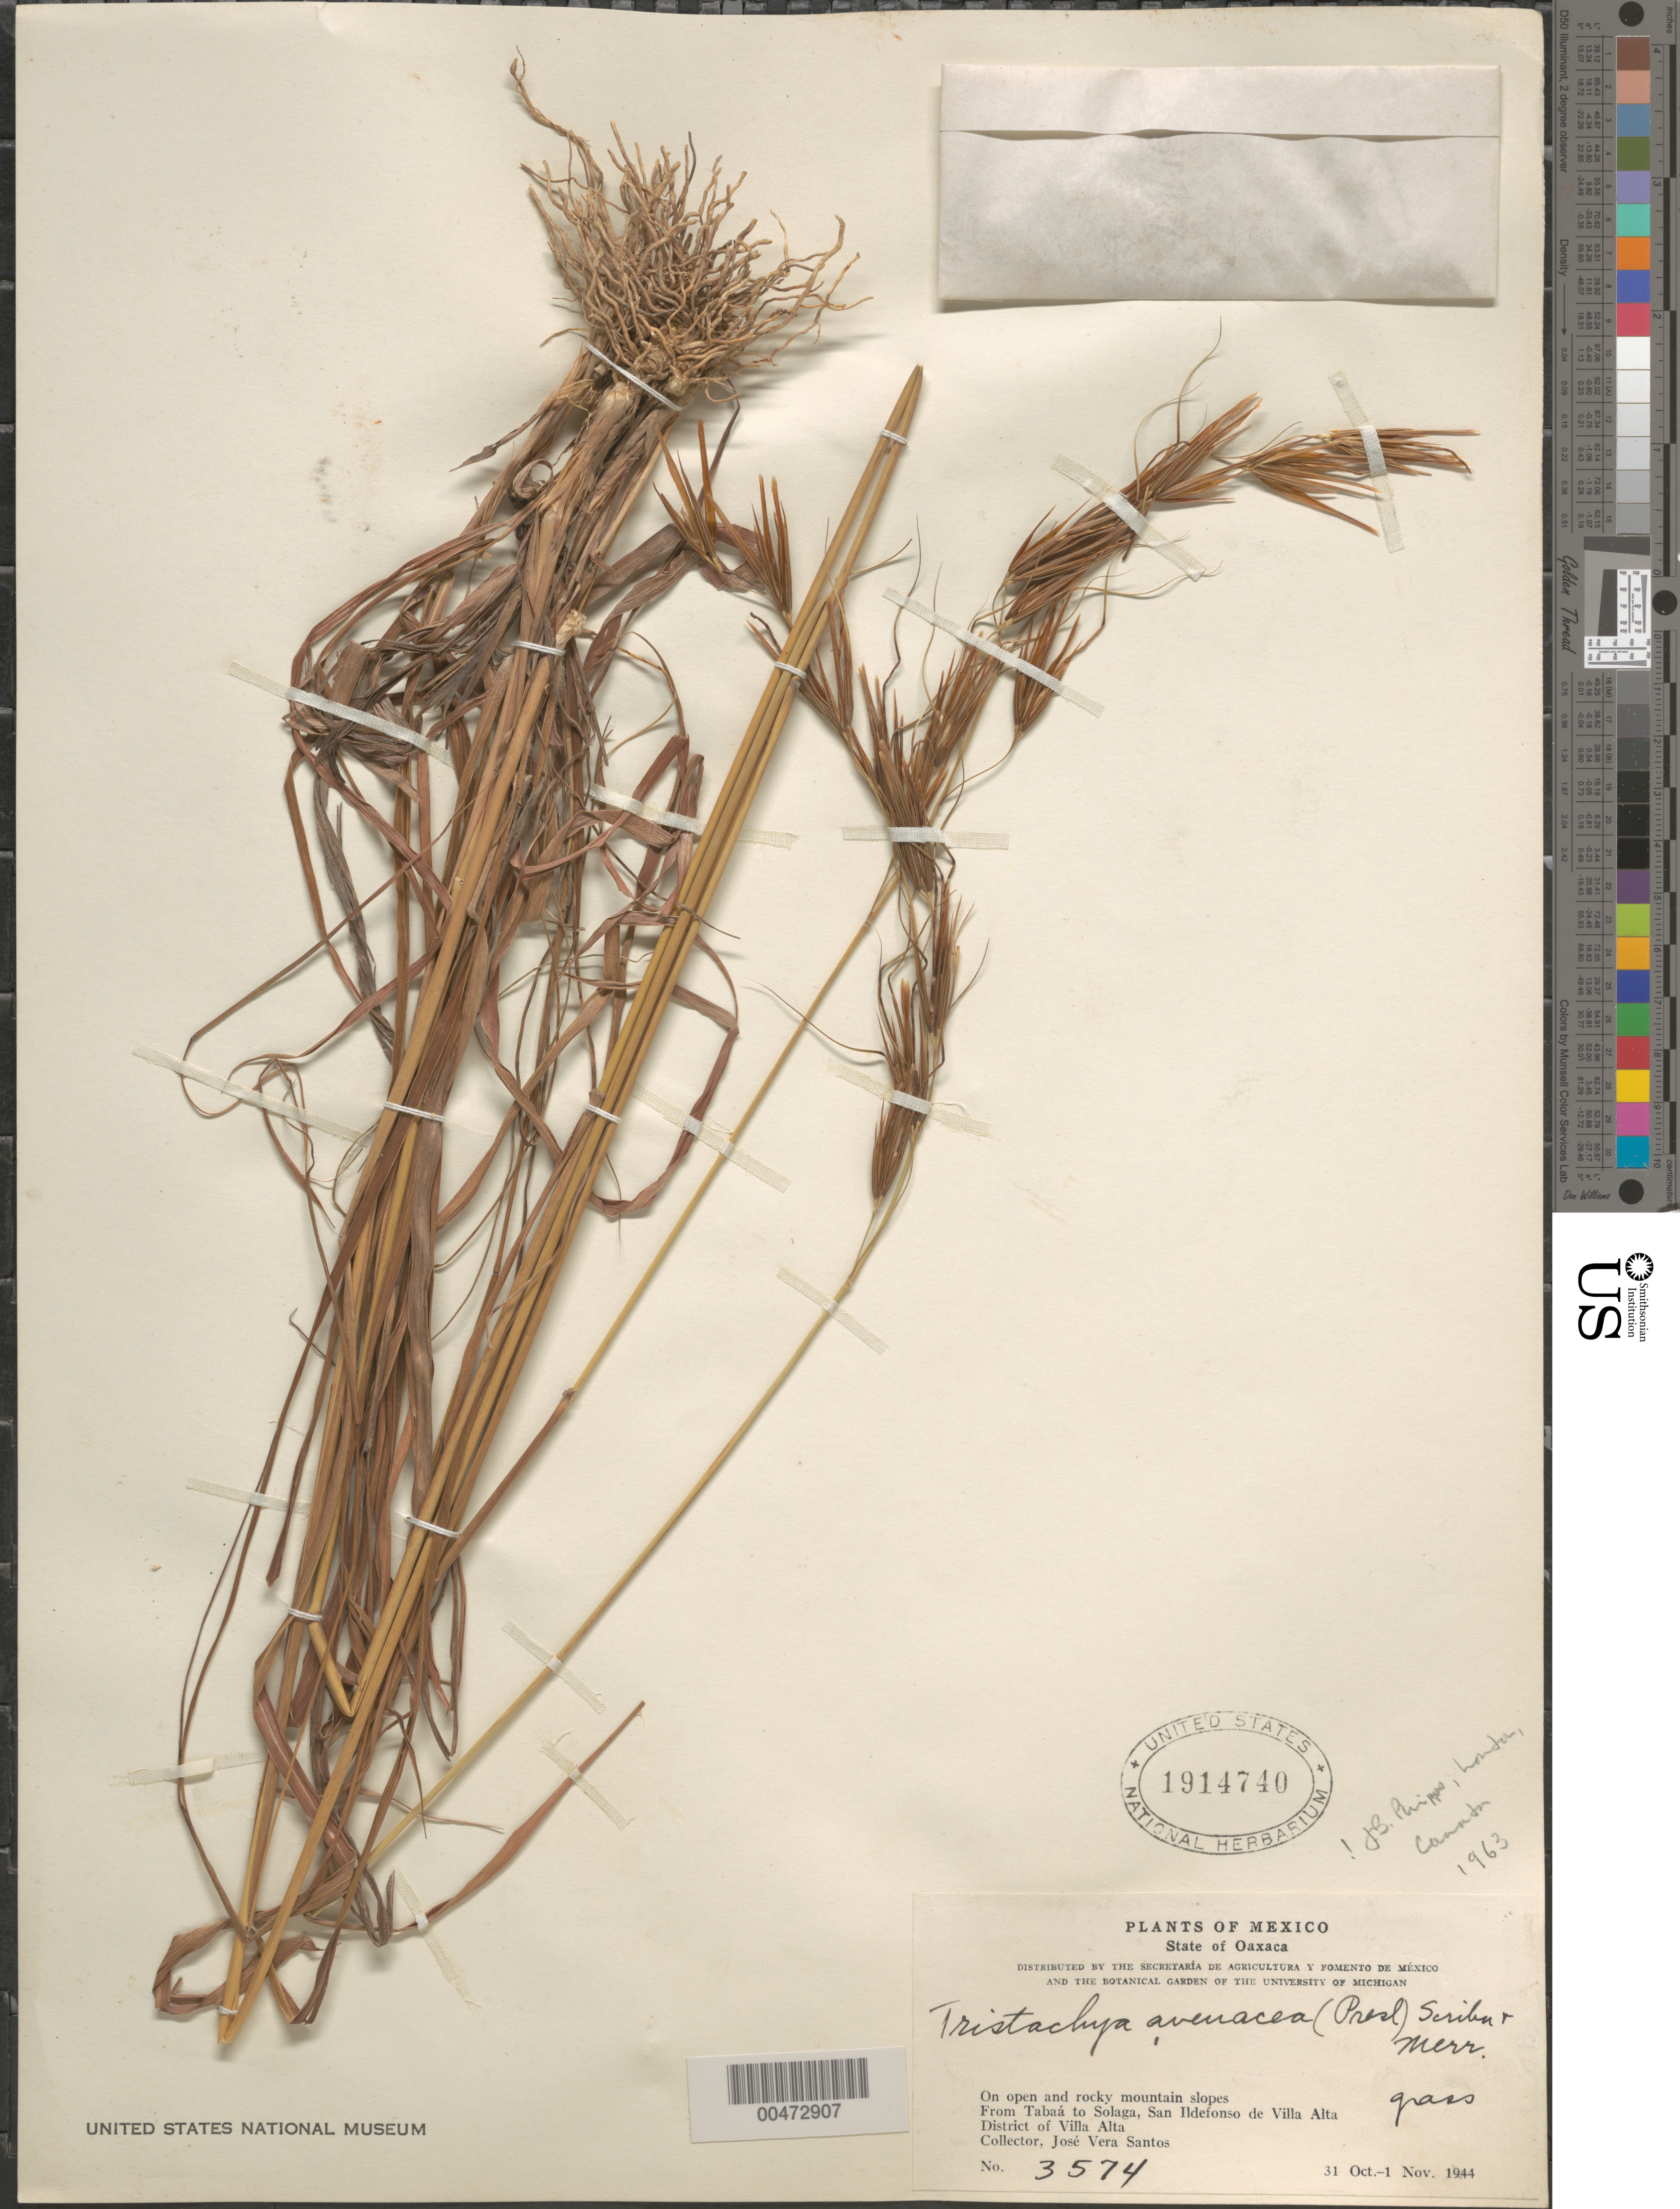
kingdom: Plantae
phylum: Tracheophyta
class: Liliopsida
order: Poales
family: Poaceae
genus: Tristachya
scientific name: Tristachya avenacea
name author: Scribn. & Merr.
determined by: Phipps, James B., (UWO), University of Western Ontario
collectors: J. V. Santos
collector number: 3574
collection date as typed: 31 Oct 1944 to 1 Nov 1944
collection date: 1944-10-31/1944-11-01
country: Mexico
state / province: Oaxaca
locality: From Taba to Solaga, San Ildefonso de Villa Alta, Dist of Villa Alta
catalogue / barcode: US 1914740